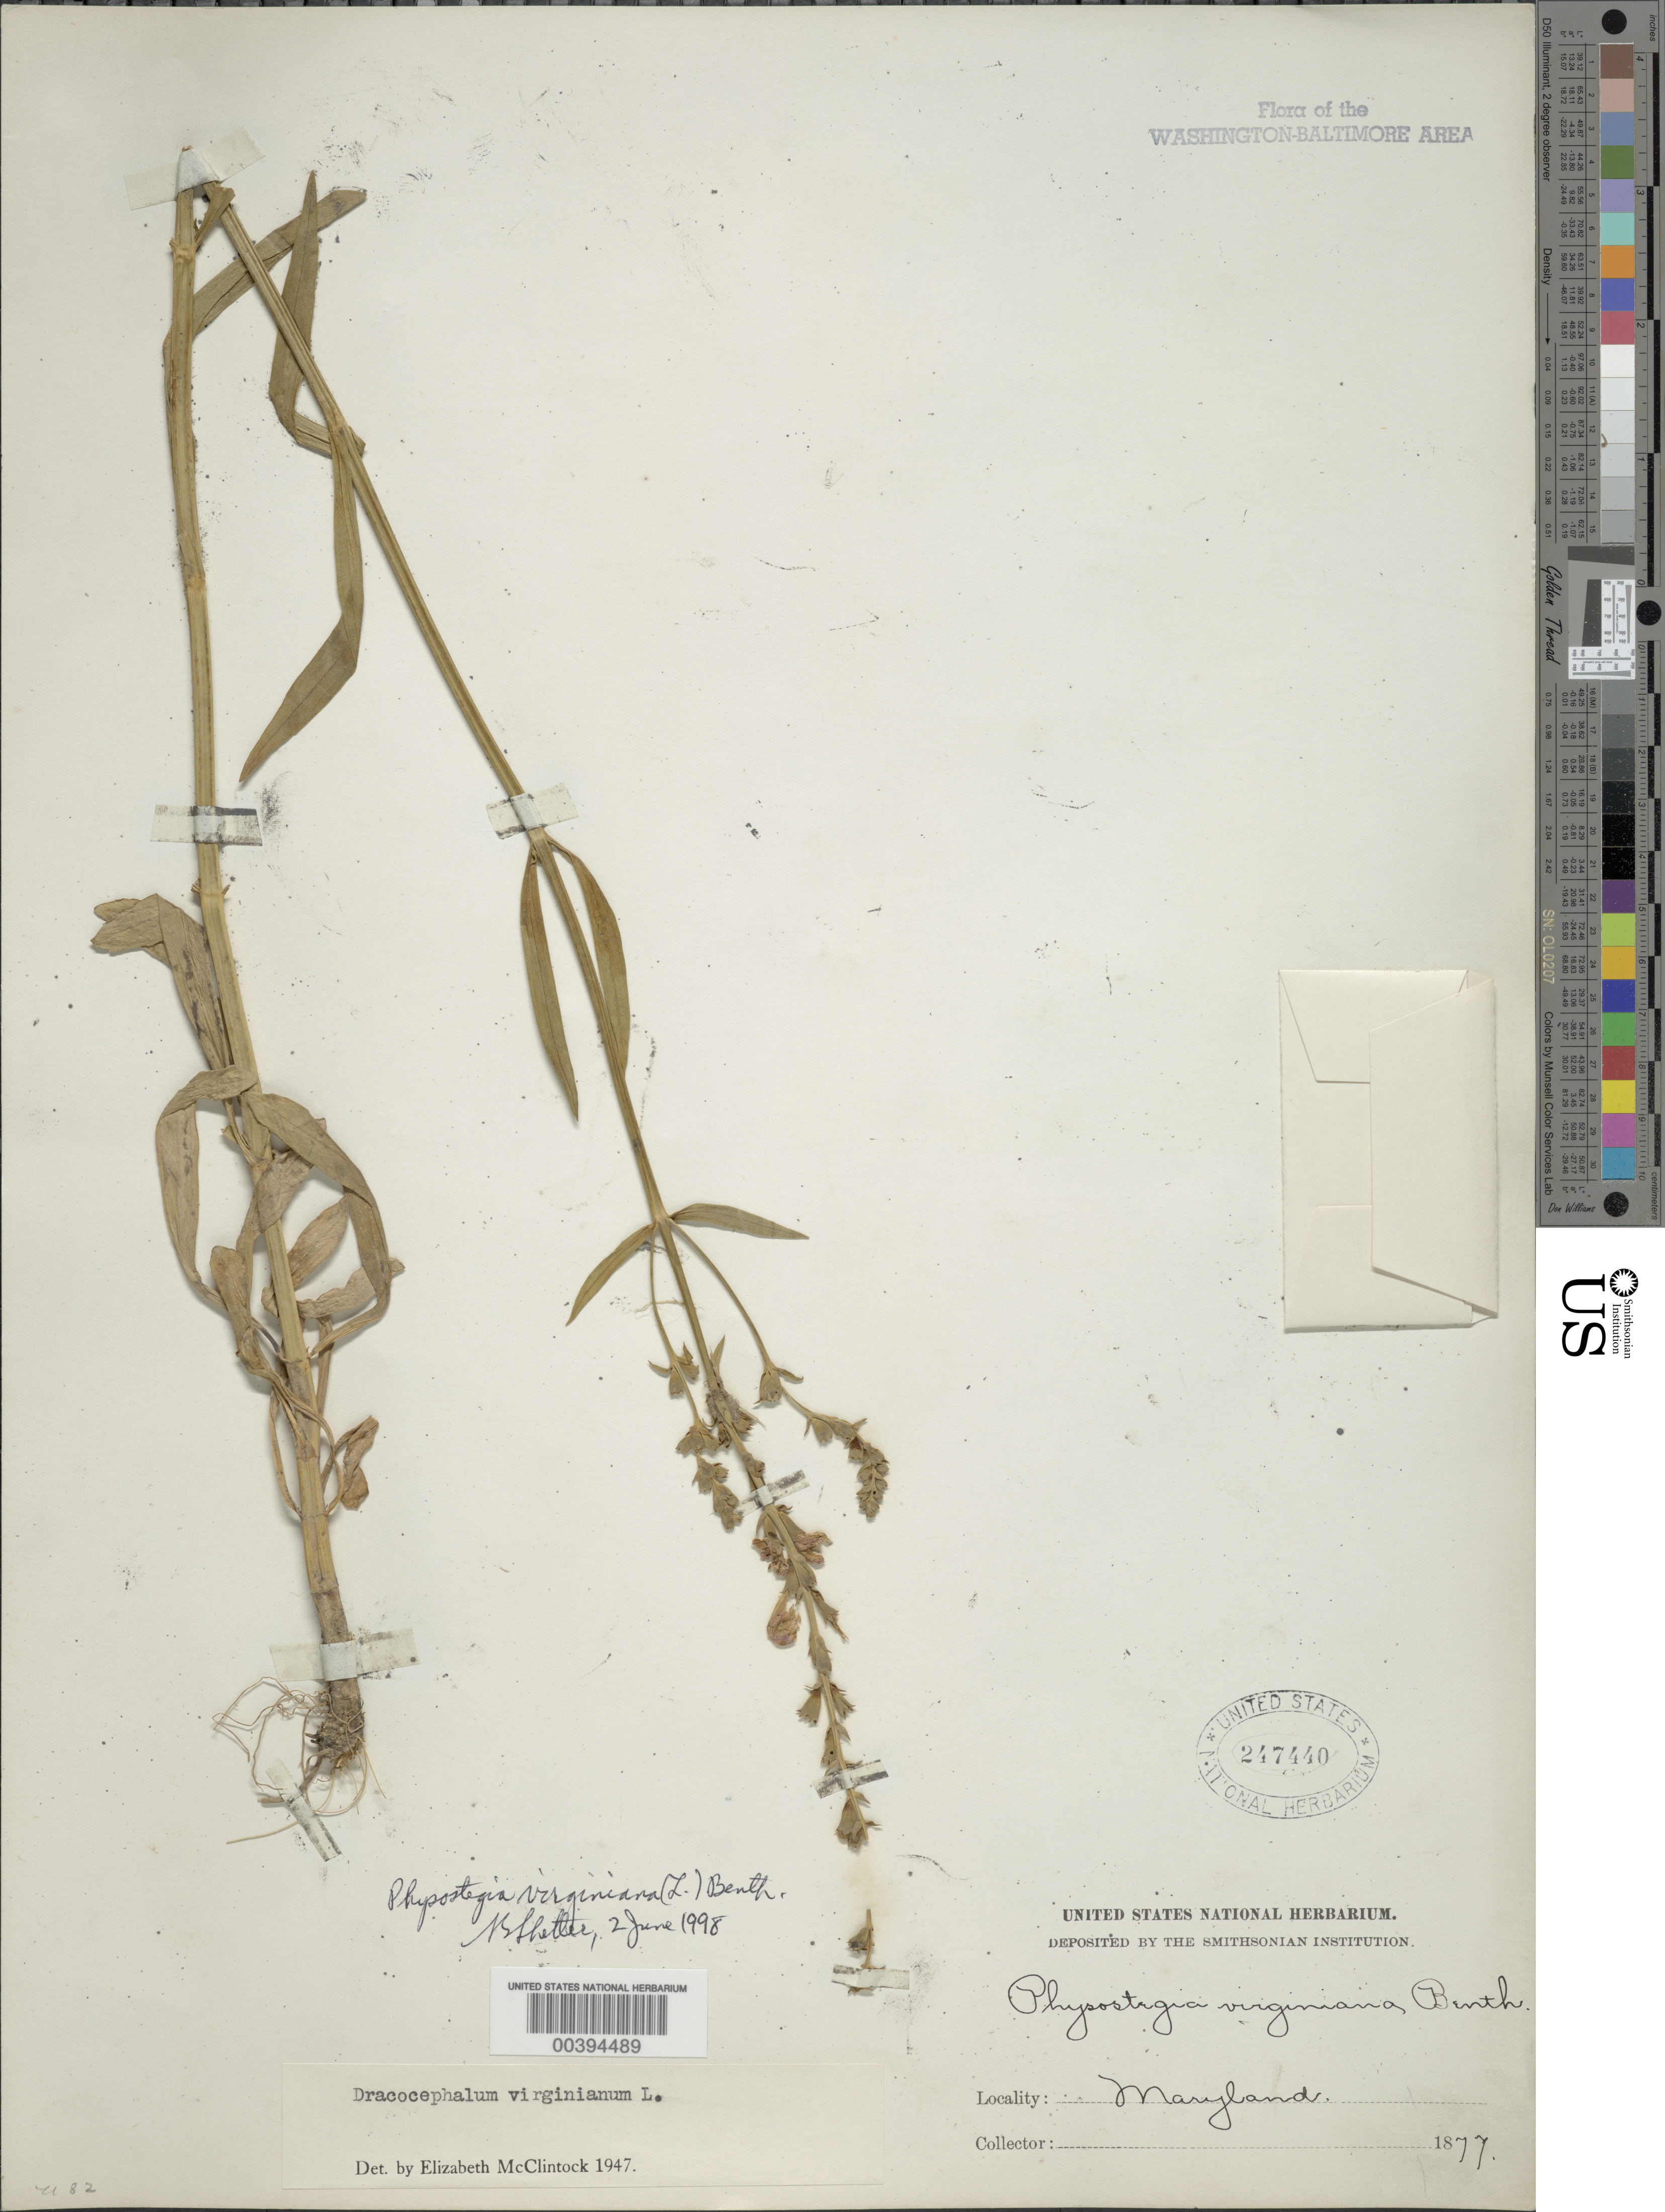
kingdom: Plantae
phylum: Tracheophyta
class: Magnoliopsida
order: Lamiales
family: Lamiaceae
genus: Physostegia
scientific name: Physostegia virginiana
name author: (L.) Benth.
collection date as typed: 1877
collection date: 1877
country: United States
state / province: Maryland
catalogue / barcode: US 247440